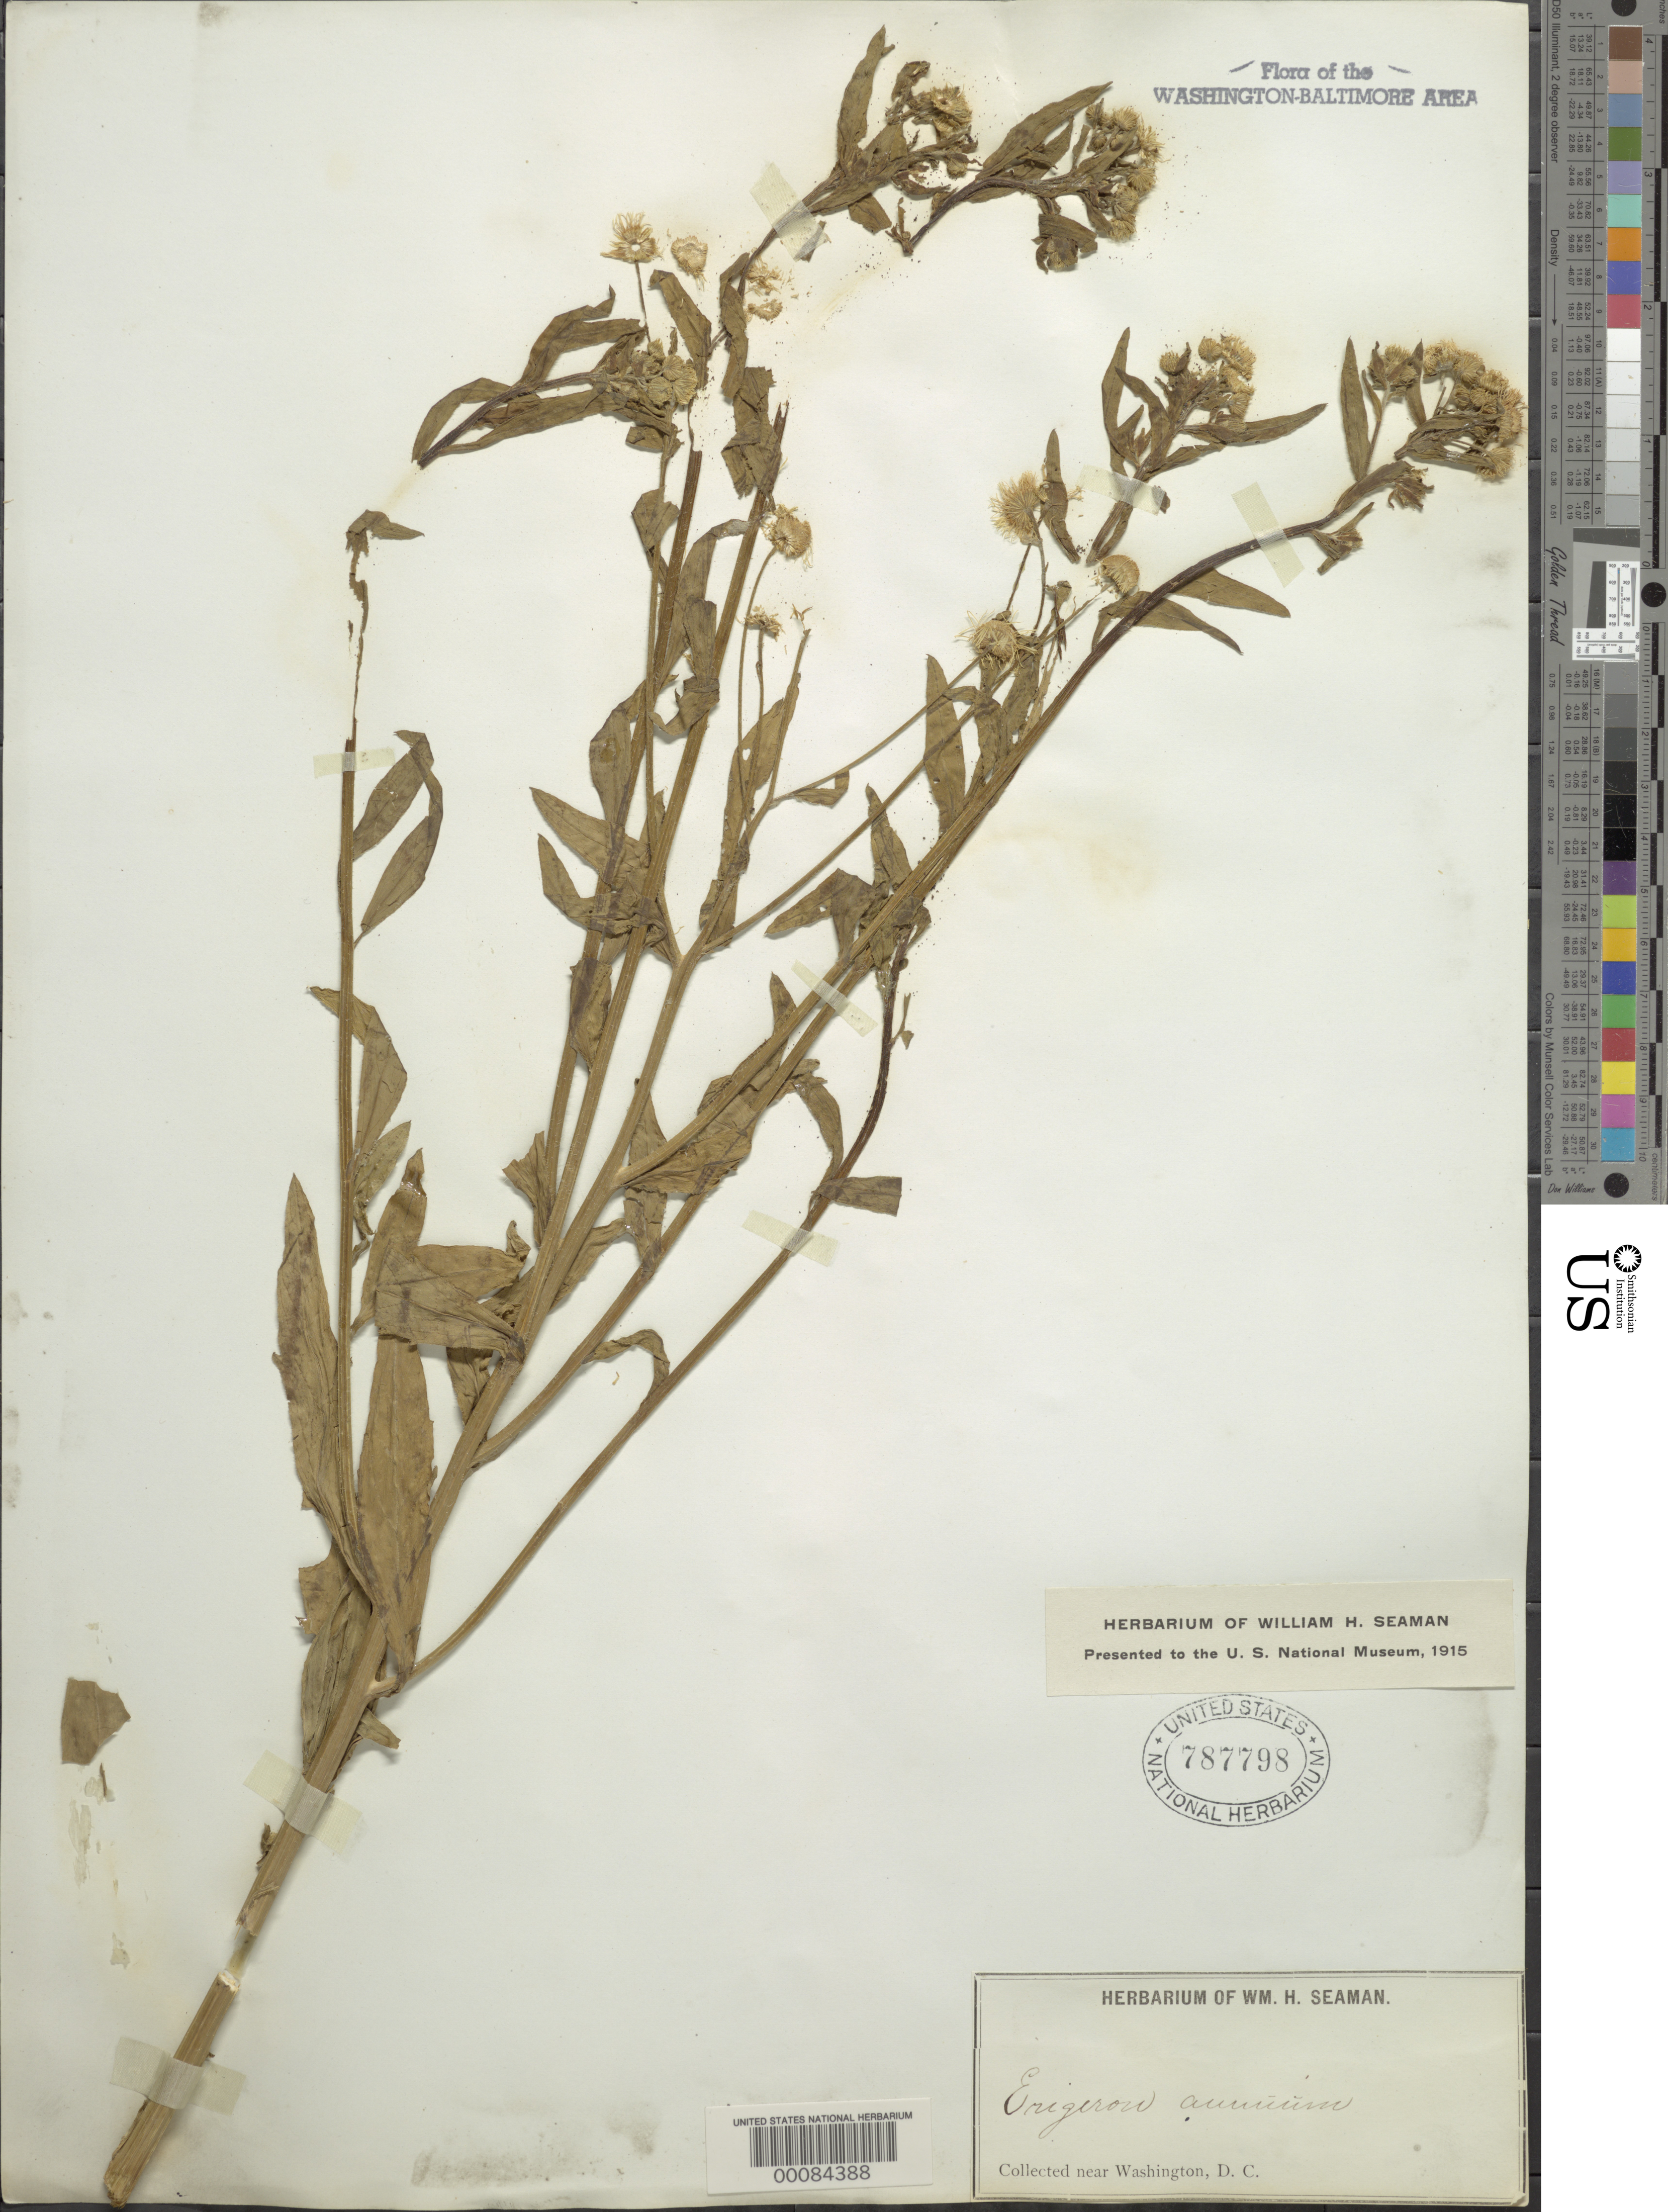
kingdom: Plantae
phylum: Tracheophyta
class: Magnoliopsida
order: Asterales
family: Asteraceae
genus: Erigeron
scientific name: Erigeron annuus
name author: (L.) Pers.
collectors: W. Seaman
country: United States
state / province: District of Columbia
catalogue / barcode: US 787798